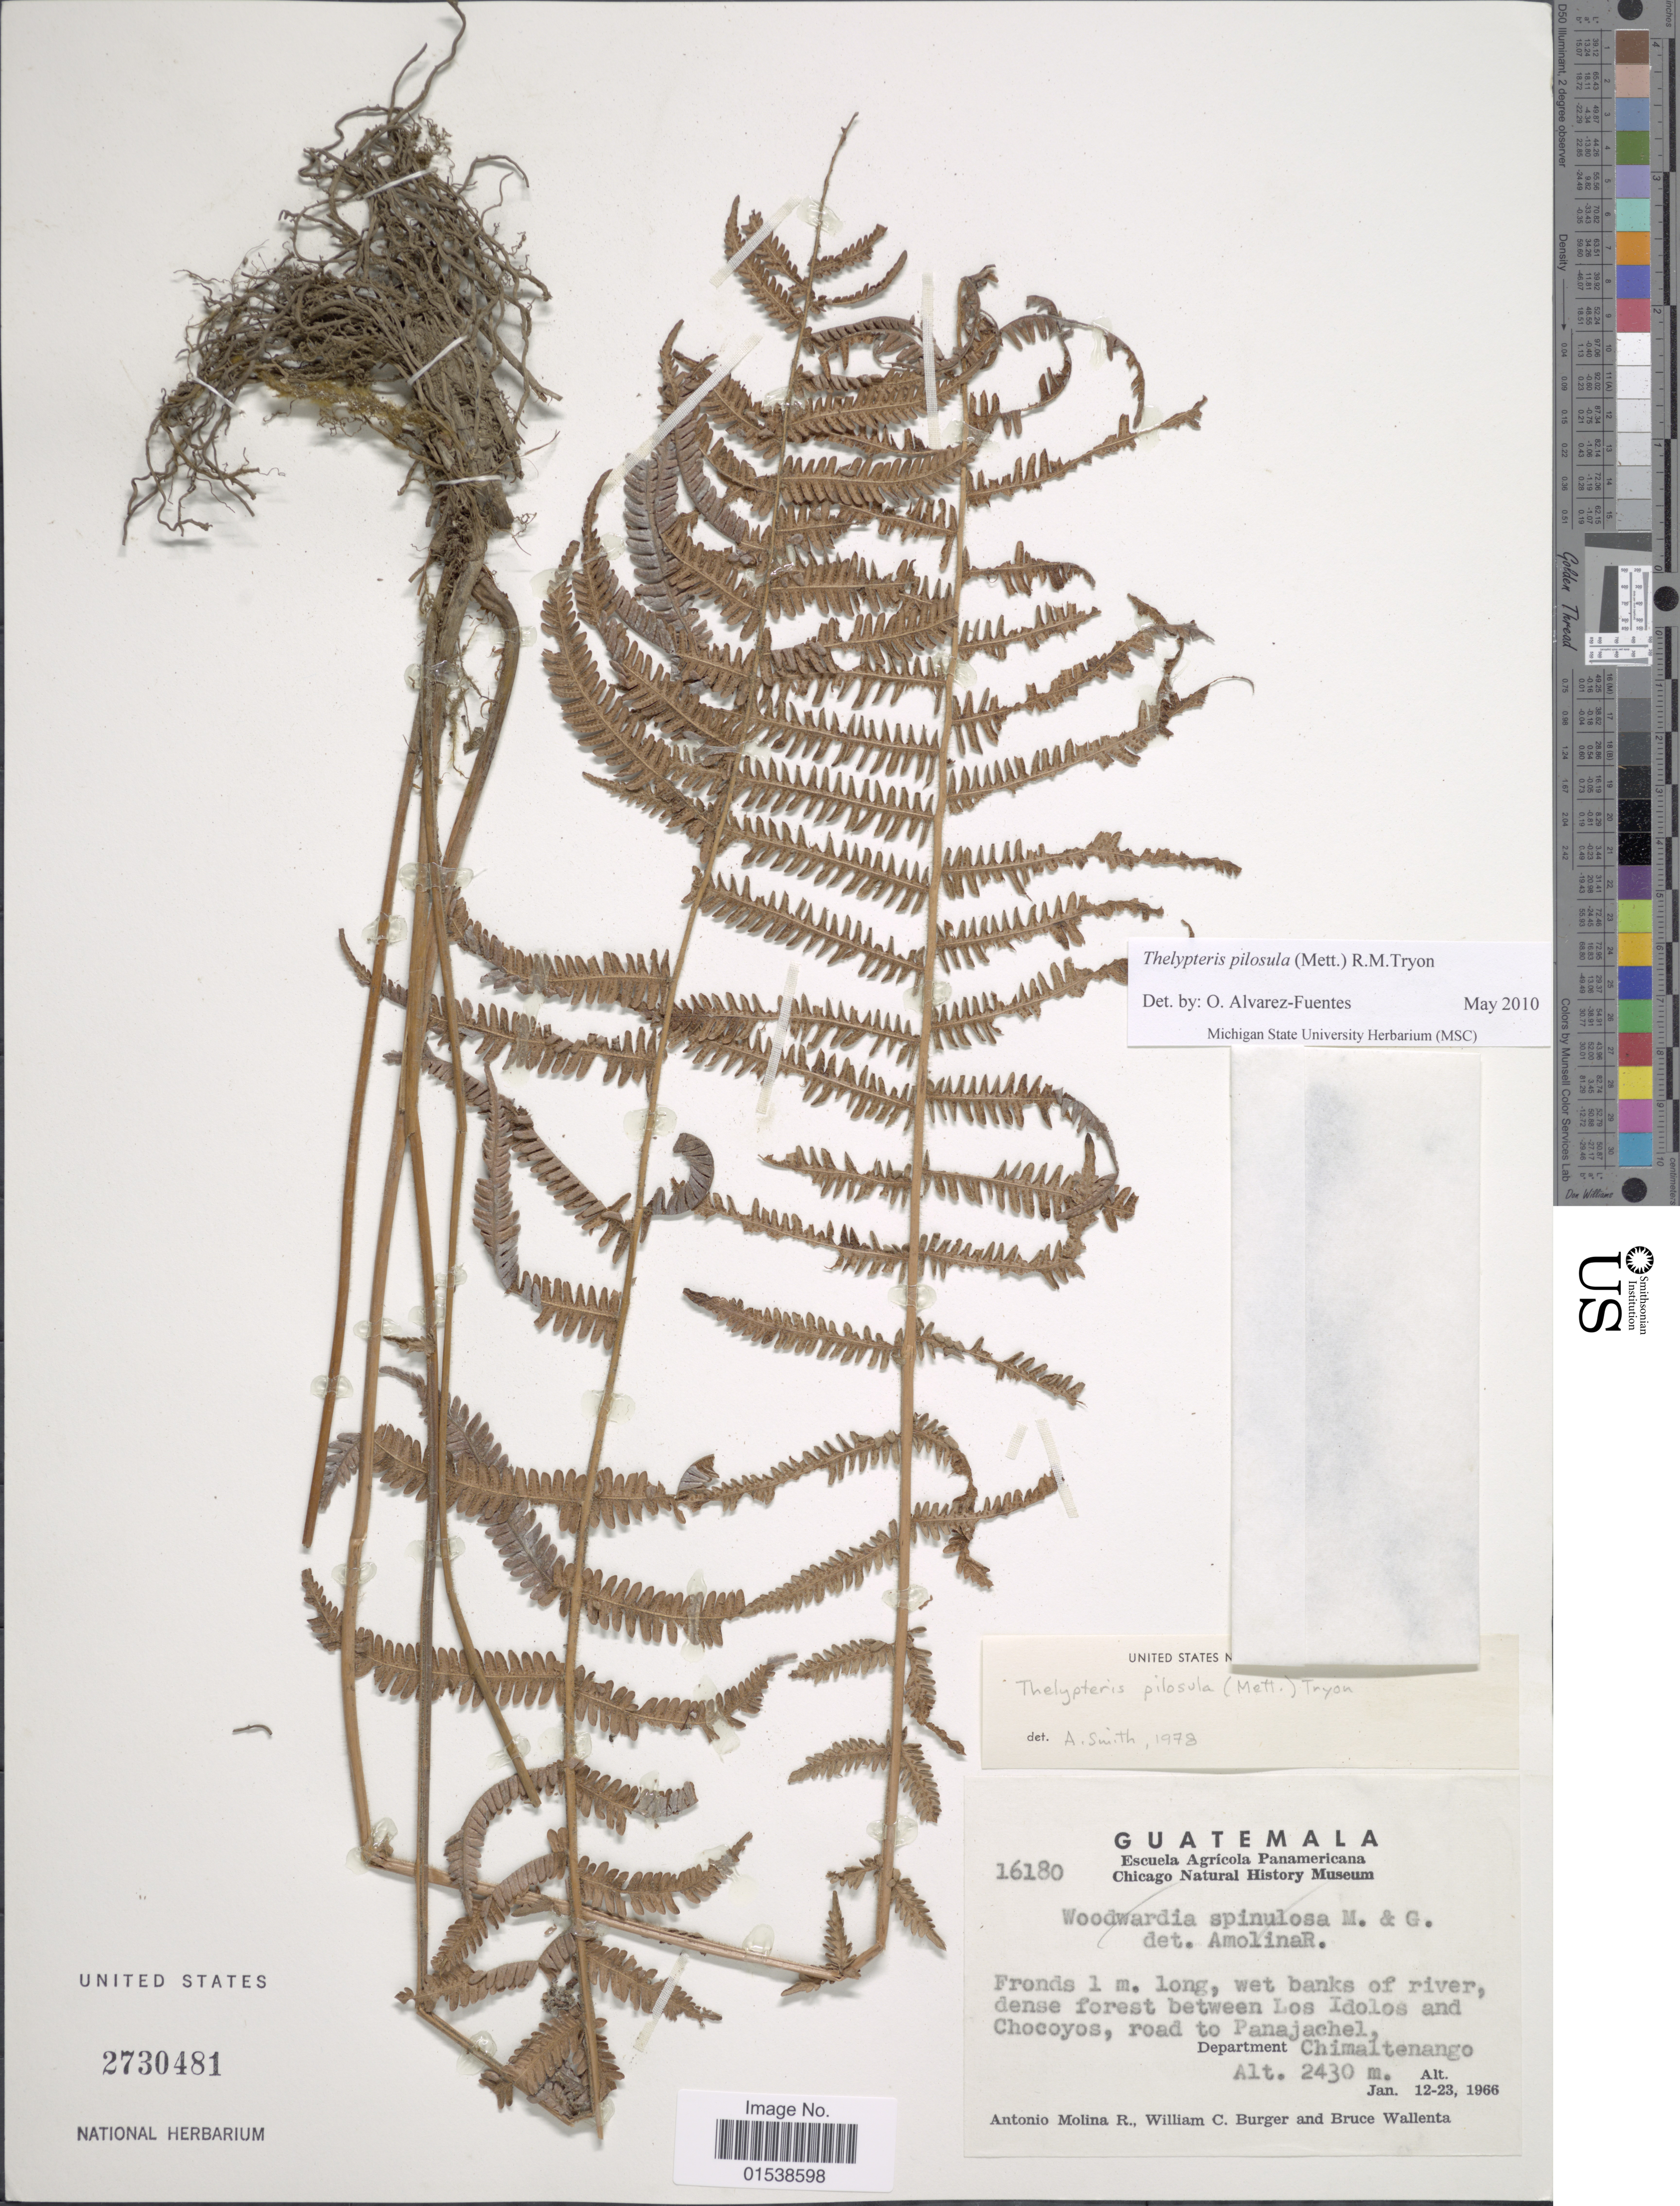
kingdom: Plantae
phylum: Tracheophyta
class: Polypodiopsida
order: Polypodiales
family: Thelypteridaceae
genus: Amauropelta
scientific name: Amauropelta pilosula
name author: (Klotzsch & H. Karst.) Á. Löve & D. Löve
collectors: A. Molina R., W. Burger & B. Wallenta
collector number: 16180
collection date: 1966-01-12/1966-01-23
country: Guatemala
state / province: Chimaltenango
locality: Between Los Idolos and Chocoyos, road to Panajachel, department Chimaltenango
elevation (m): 2430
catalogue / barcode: US 2730481